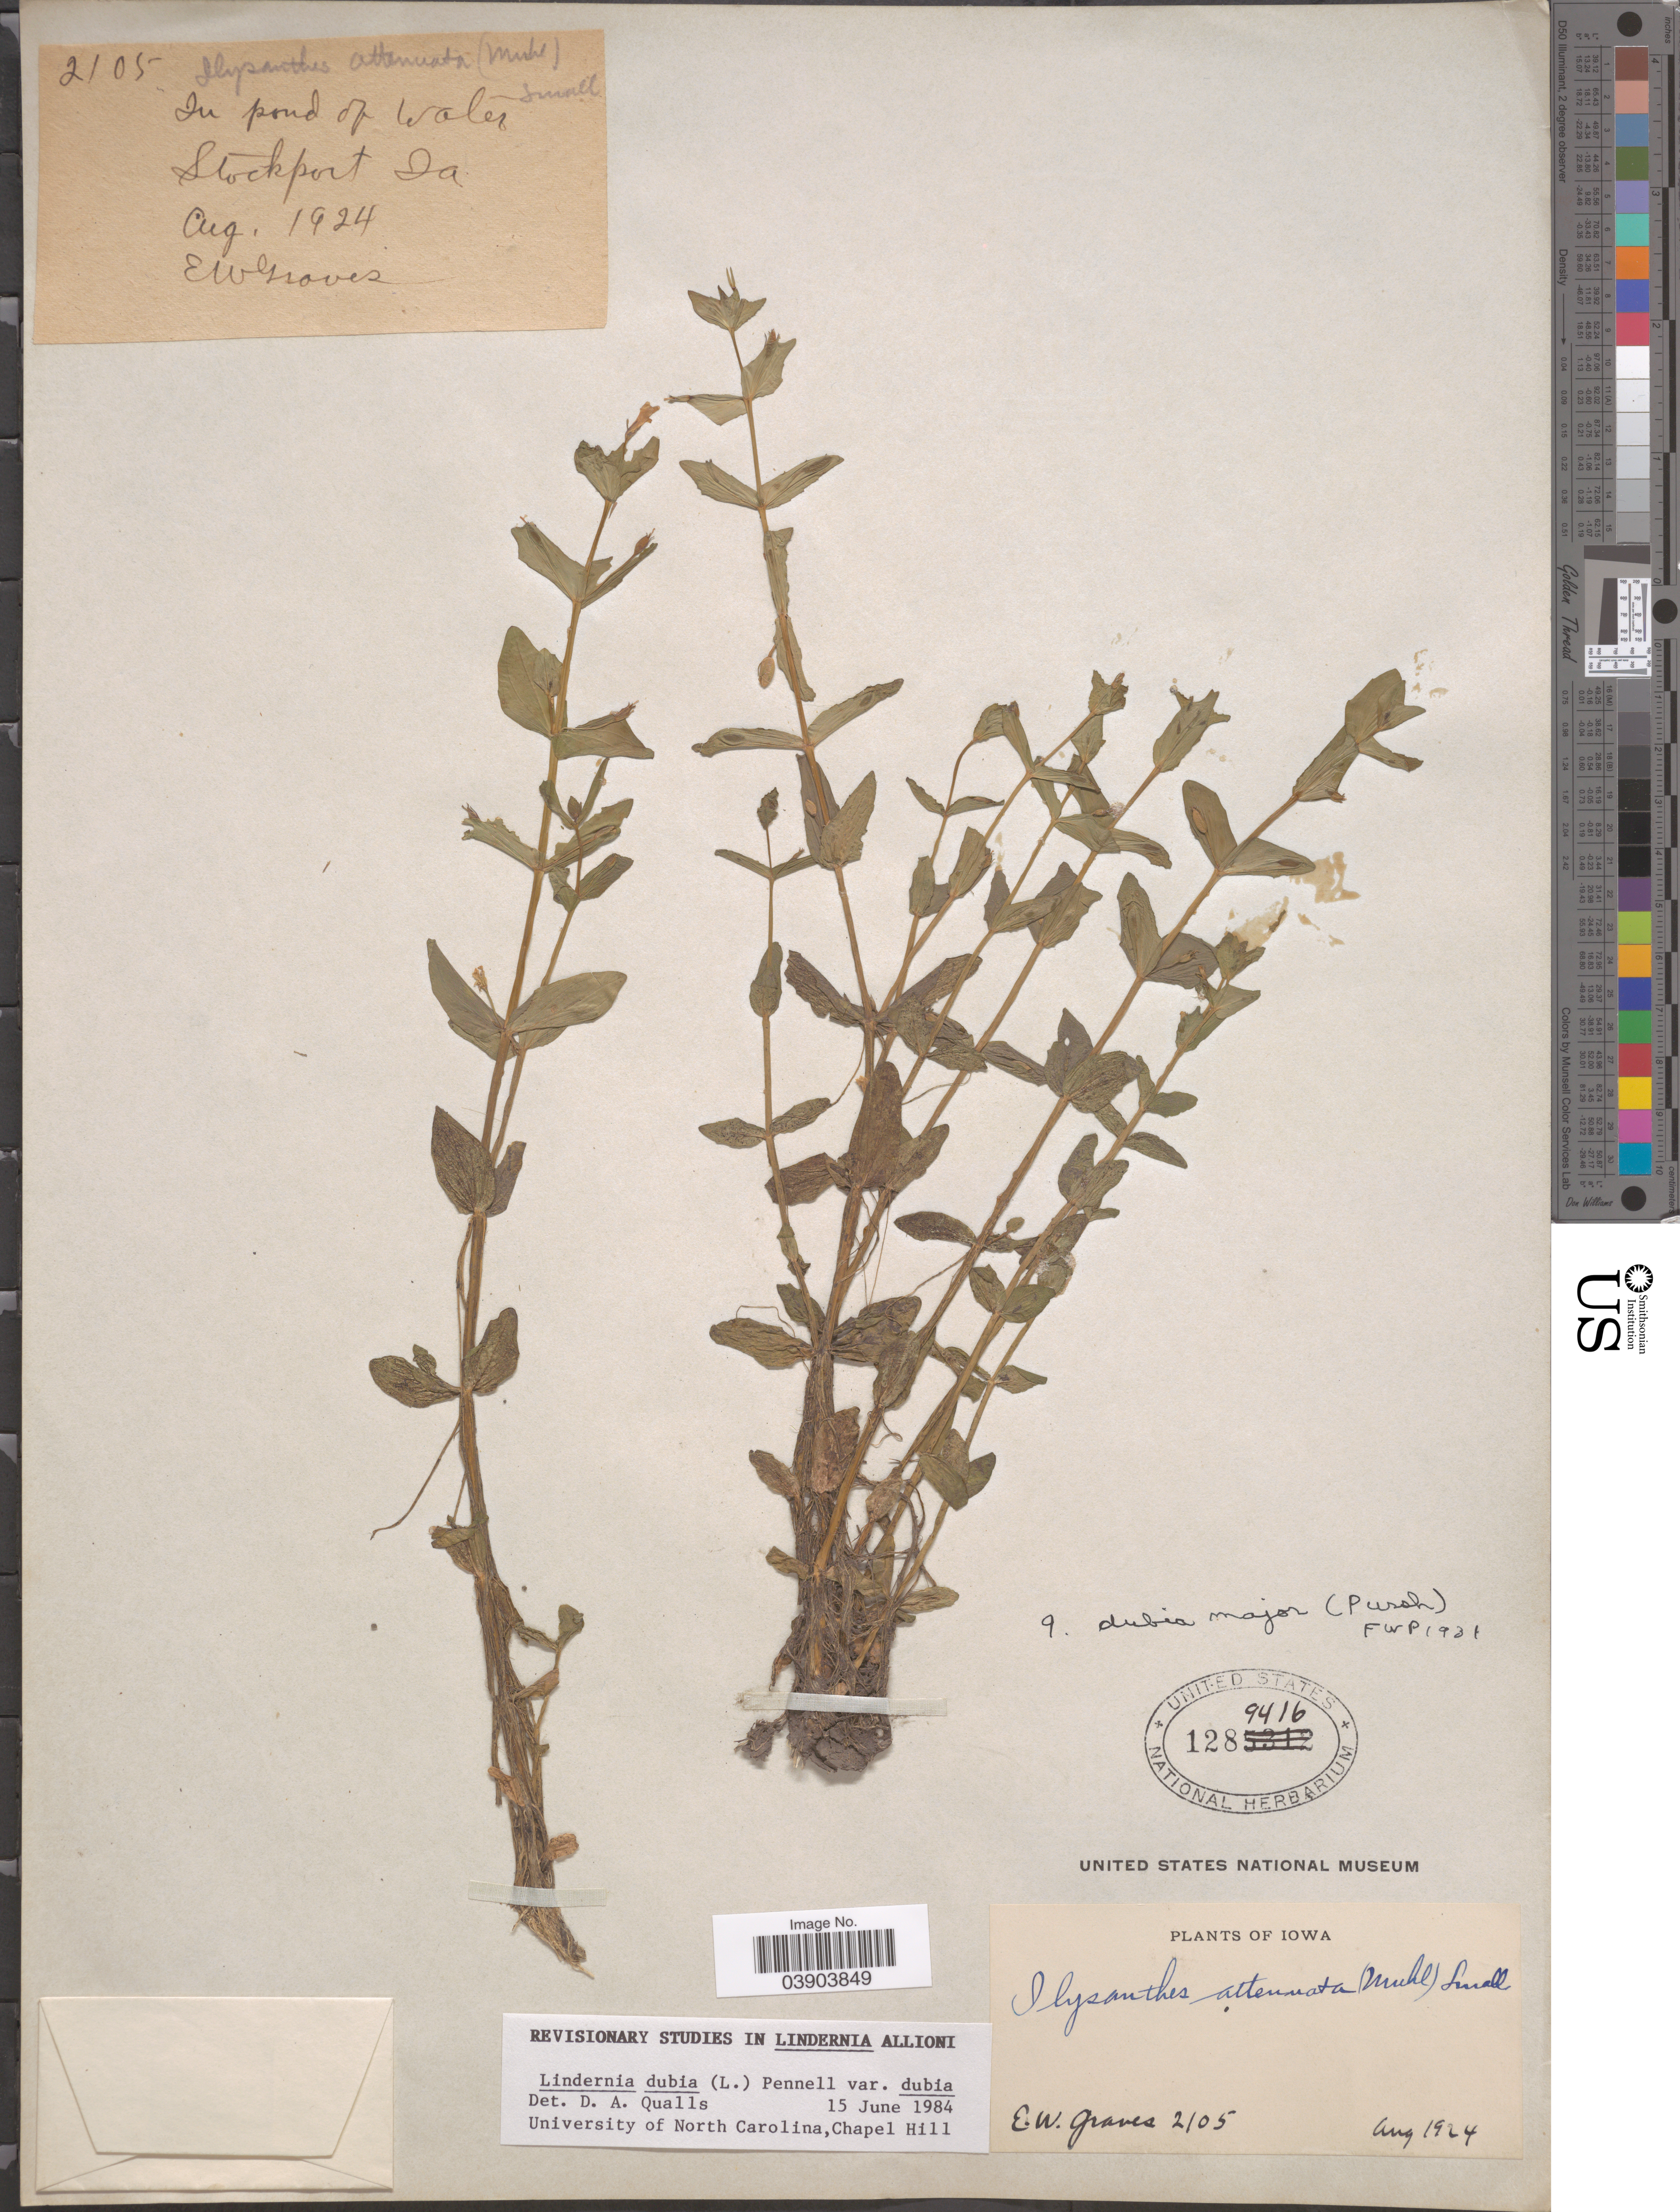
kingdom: Plantae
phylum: Tracheophyta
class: Magnoliopsida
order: Lamiales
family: Linderniaceae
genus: Lindernia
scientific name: Lindernia dubia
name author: (L.) Pennell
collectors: E. Graves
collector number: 2105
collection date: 1924-08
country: United States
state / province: Iowa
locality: In pond of Wales. Stockport.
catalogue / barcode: US 1289416